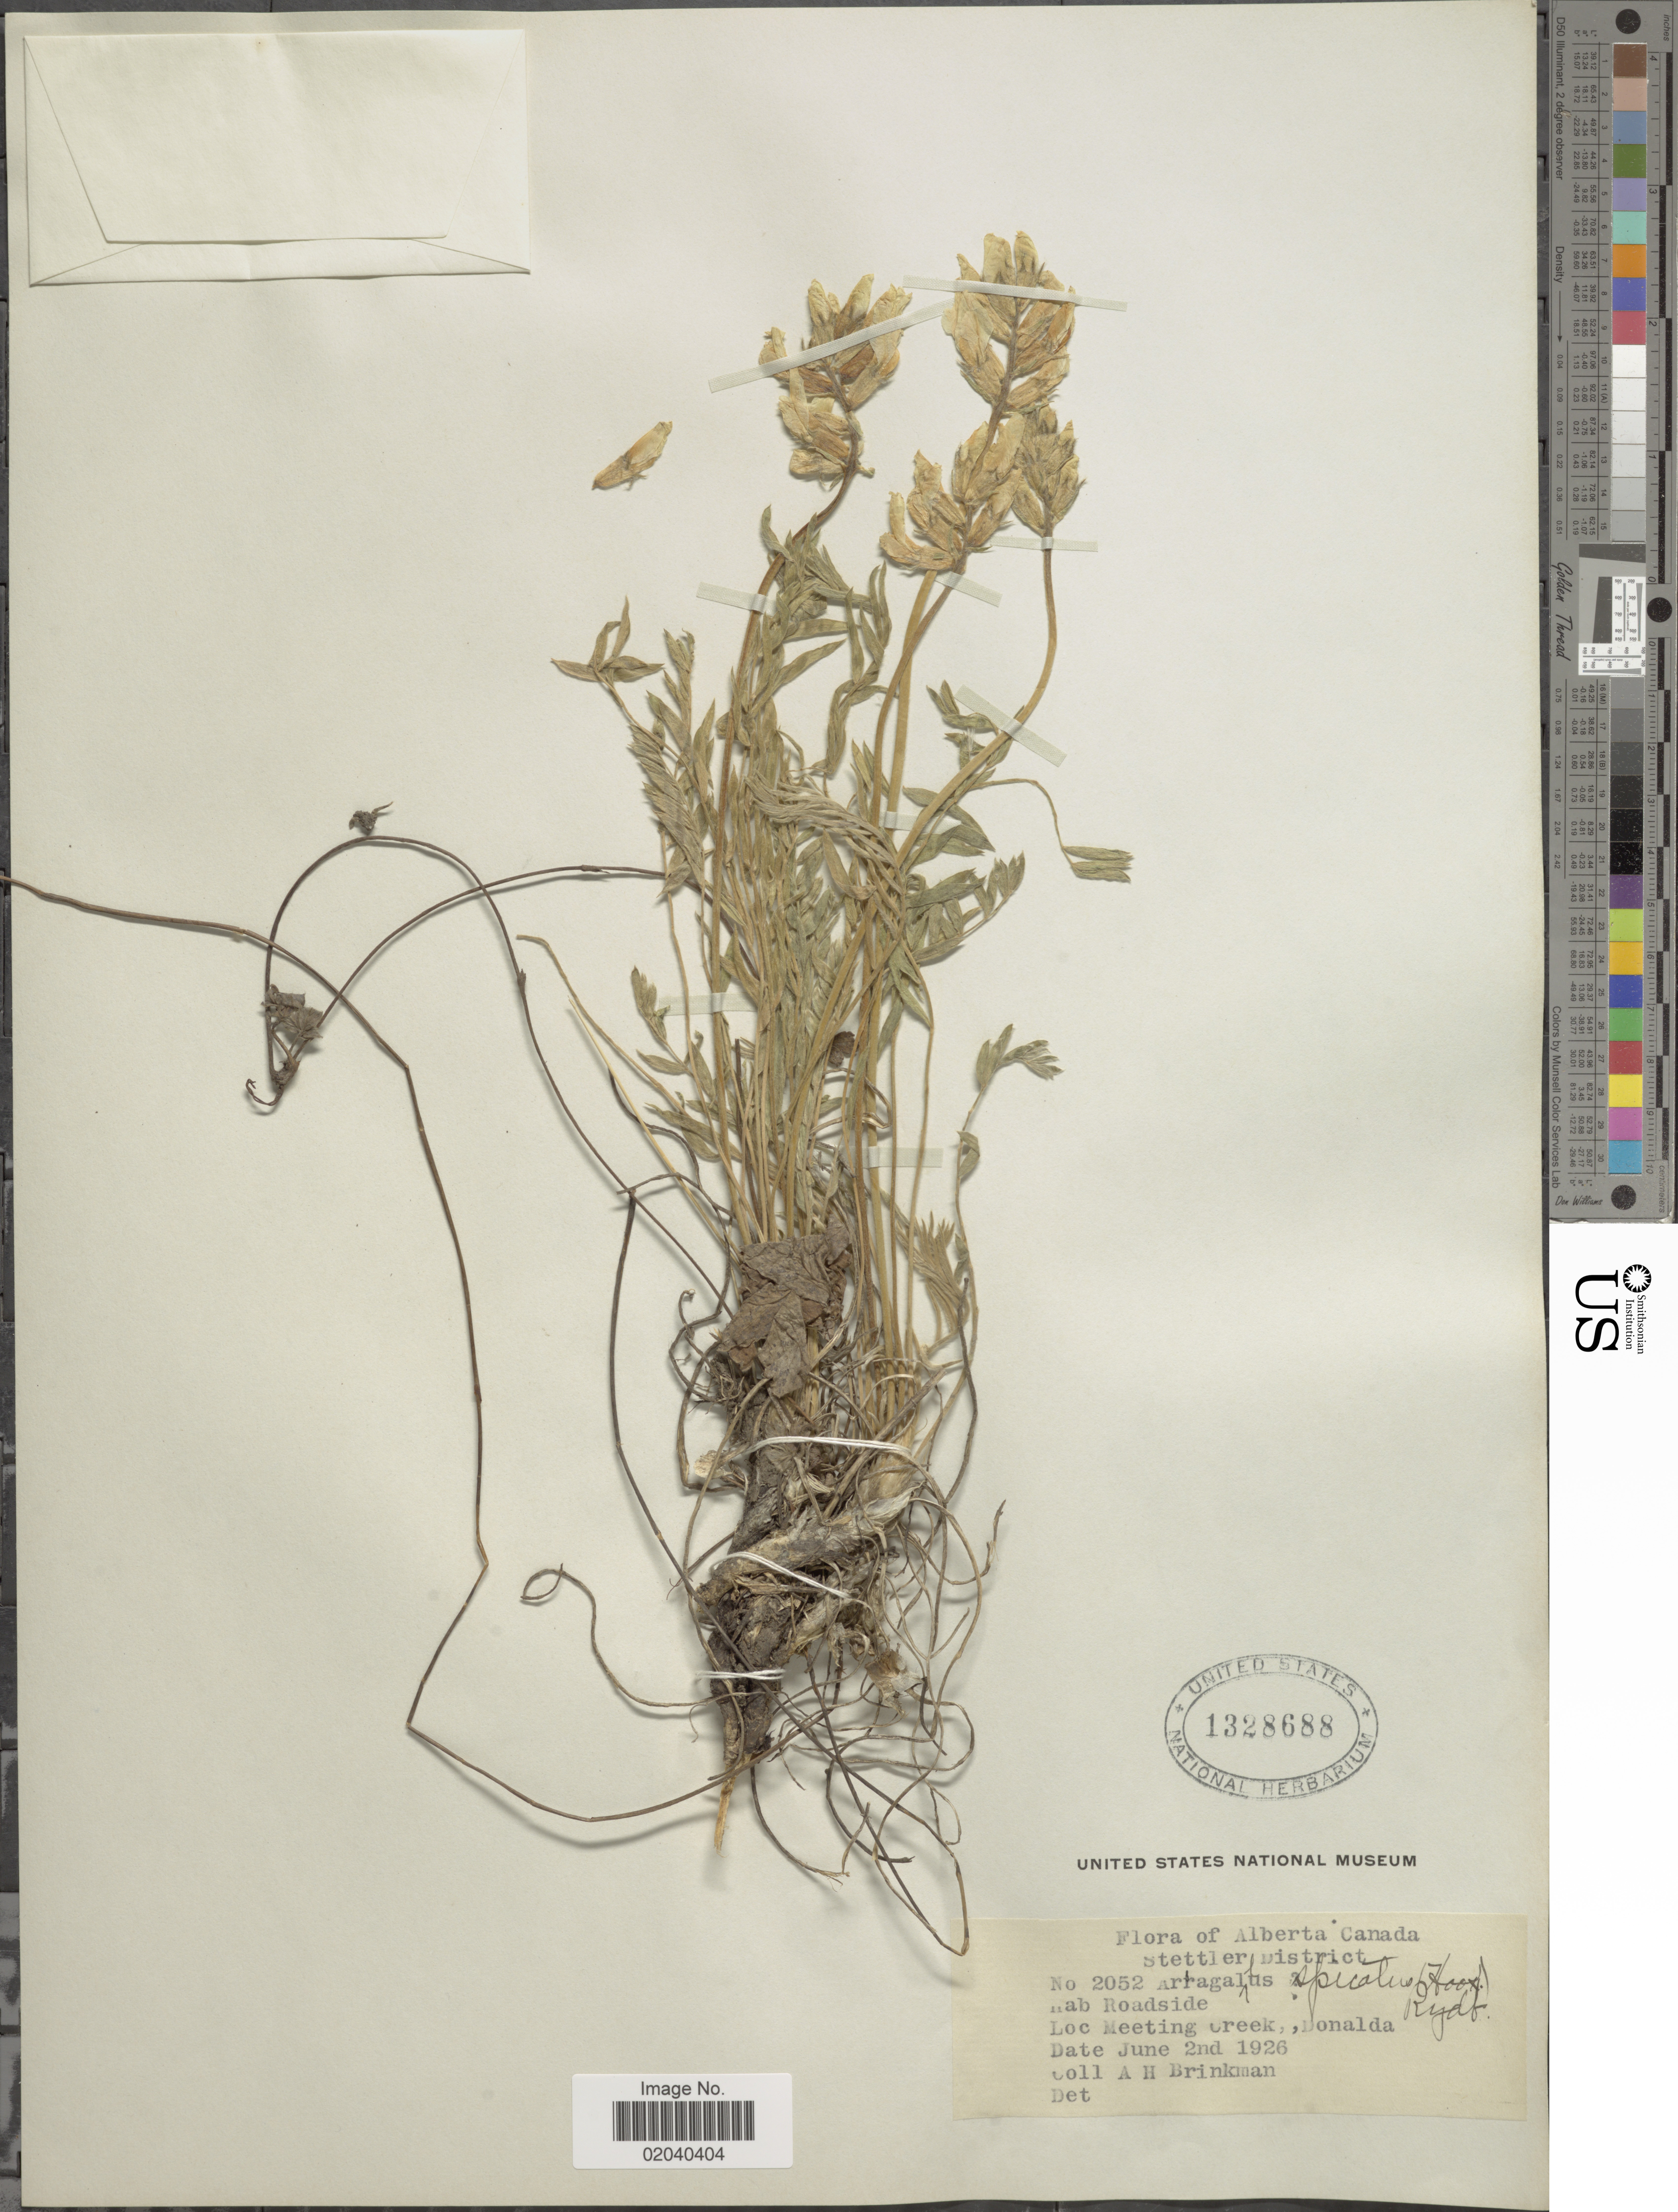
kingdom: Plantae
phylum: Tracheophyta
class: Magnoliopsida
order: Fabales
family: Fabaceae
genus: Oxytropis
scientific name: Oxytropis sericea var. spicata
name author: (Hook.) Barneby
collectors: A. Brinkman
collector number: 2052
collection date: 1926-06-02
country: Canada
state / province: Alberta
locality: Stettler District. Meeting Creek, Donalda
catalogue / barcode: US 1328688